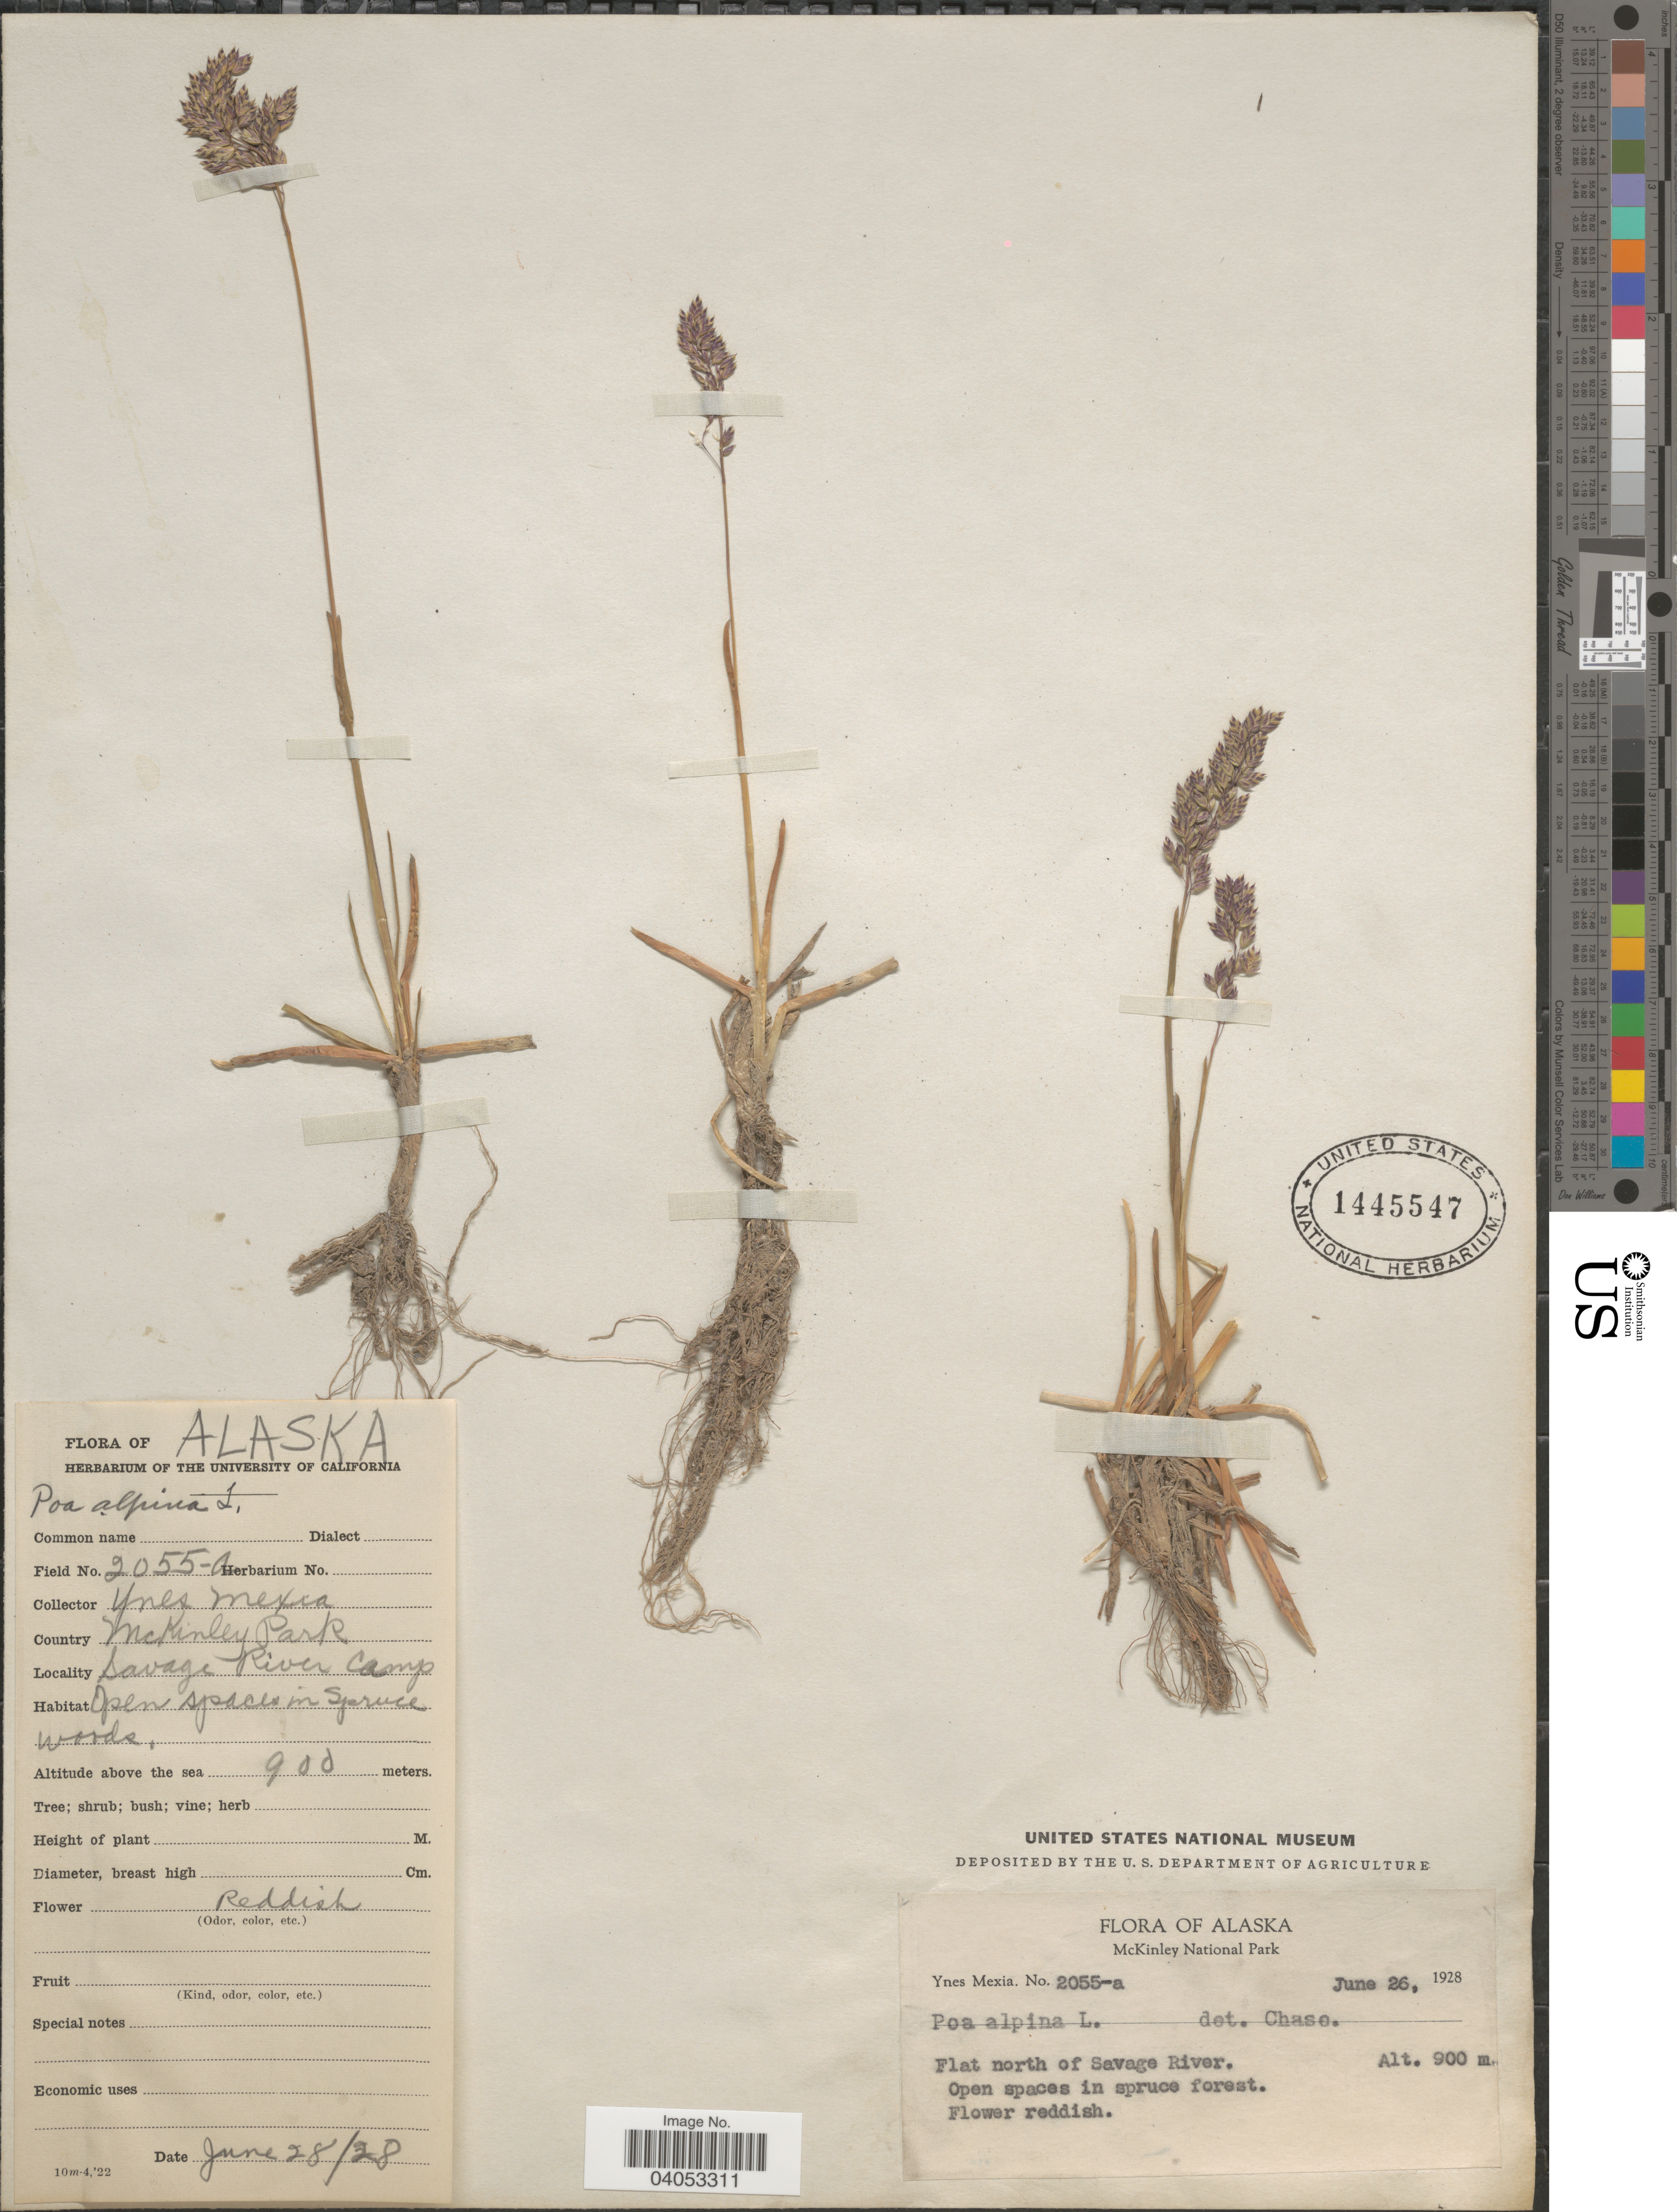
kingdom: Plantae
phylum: Tracheophyta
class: Liliopsida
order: Poales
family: Poaceae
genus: Poa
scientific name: Poa alpina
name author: L.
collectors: Y. Mexia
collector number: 2055-a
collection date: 1928-06-26/1928-06-28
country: United States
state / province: Alaska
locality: Country McKinley Park. Savage River Camp. McKinley National Park. Flat north of Savage River.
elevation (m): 900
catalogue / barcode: US 1445547